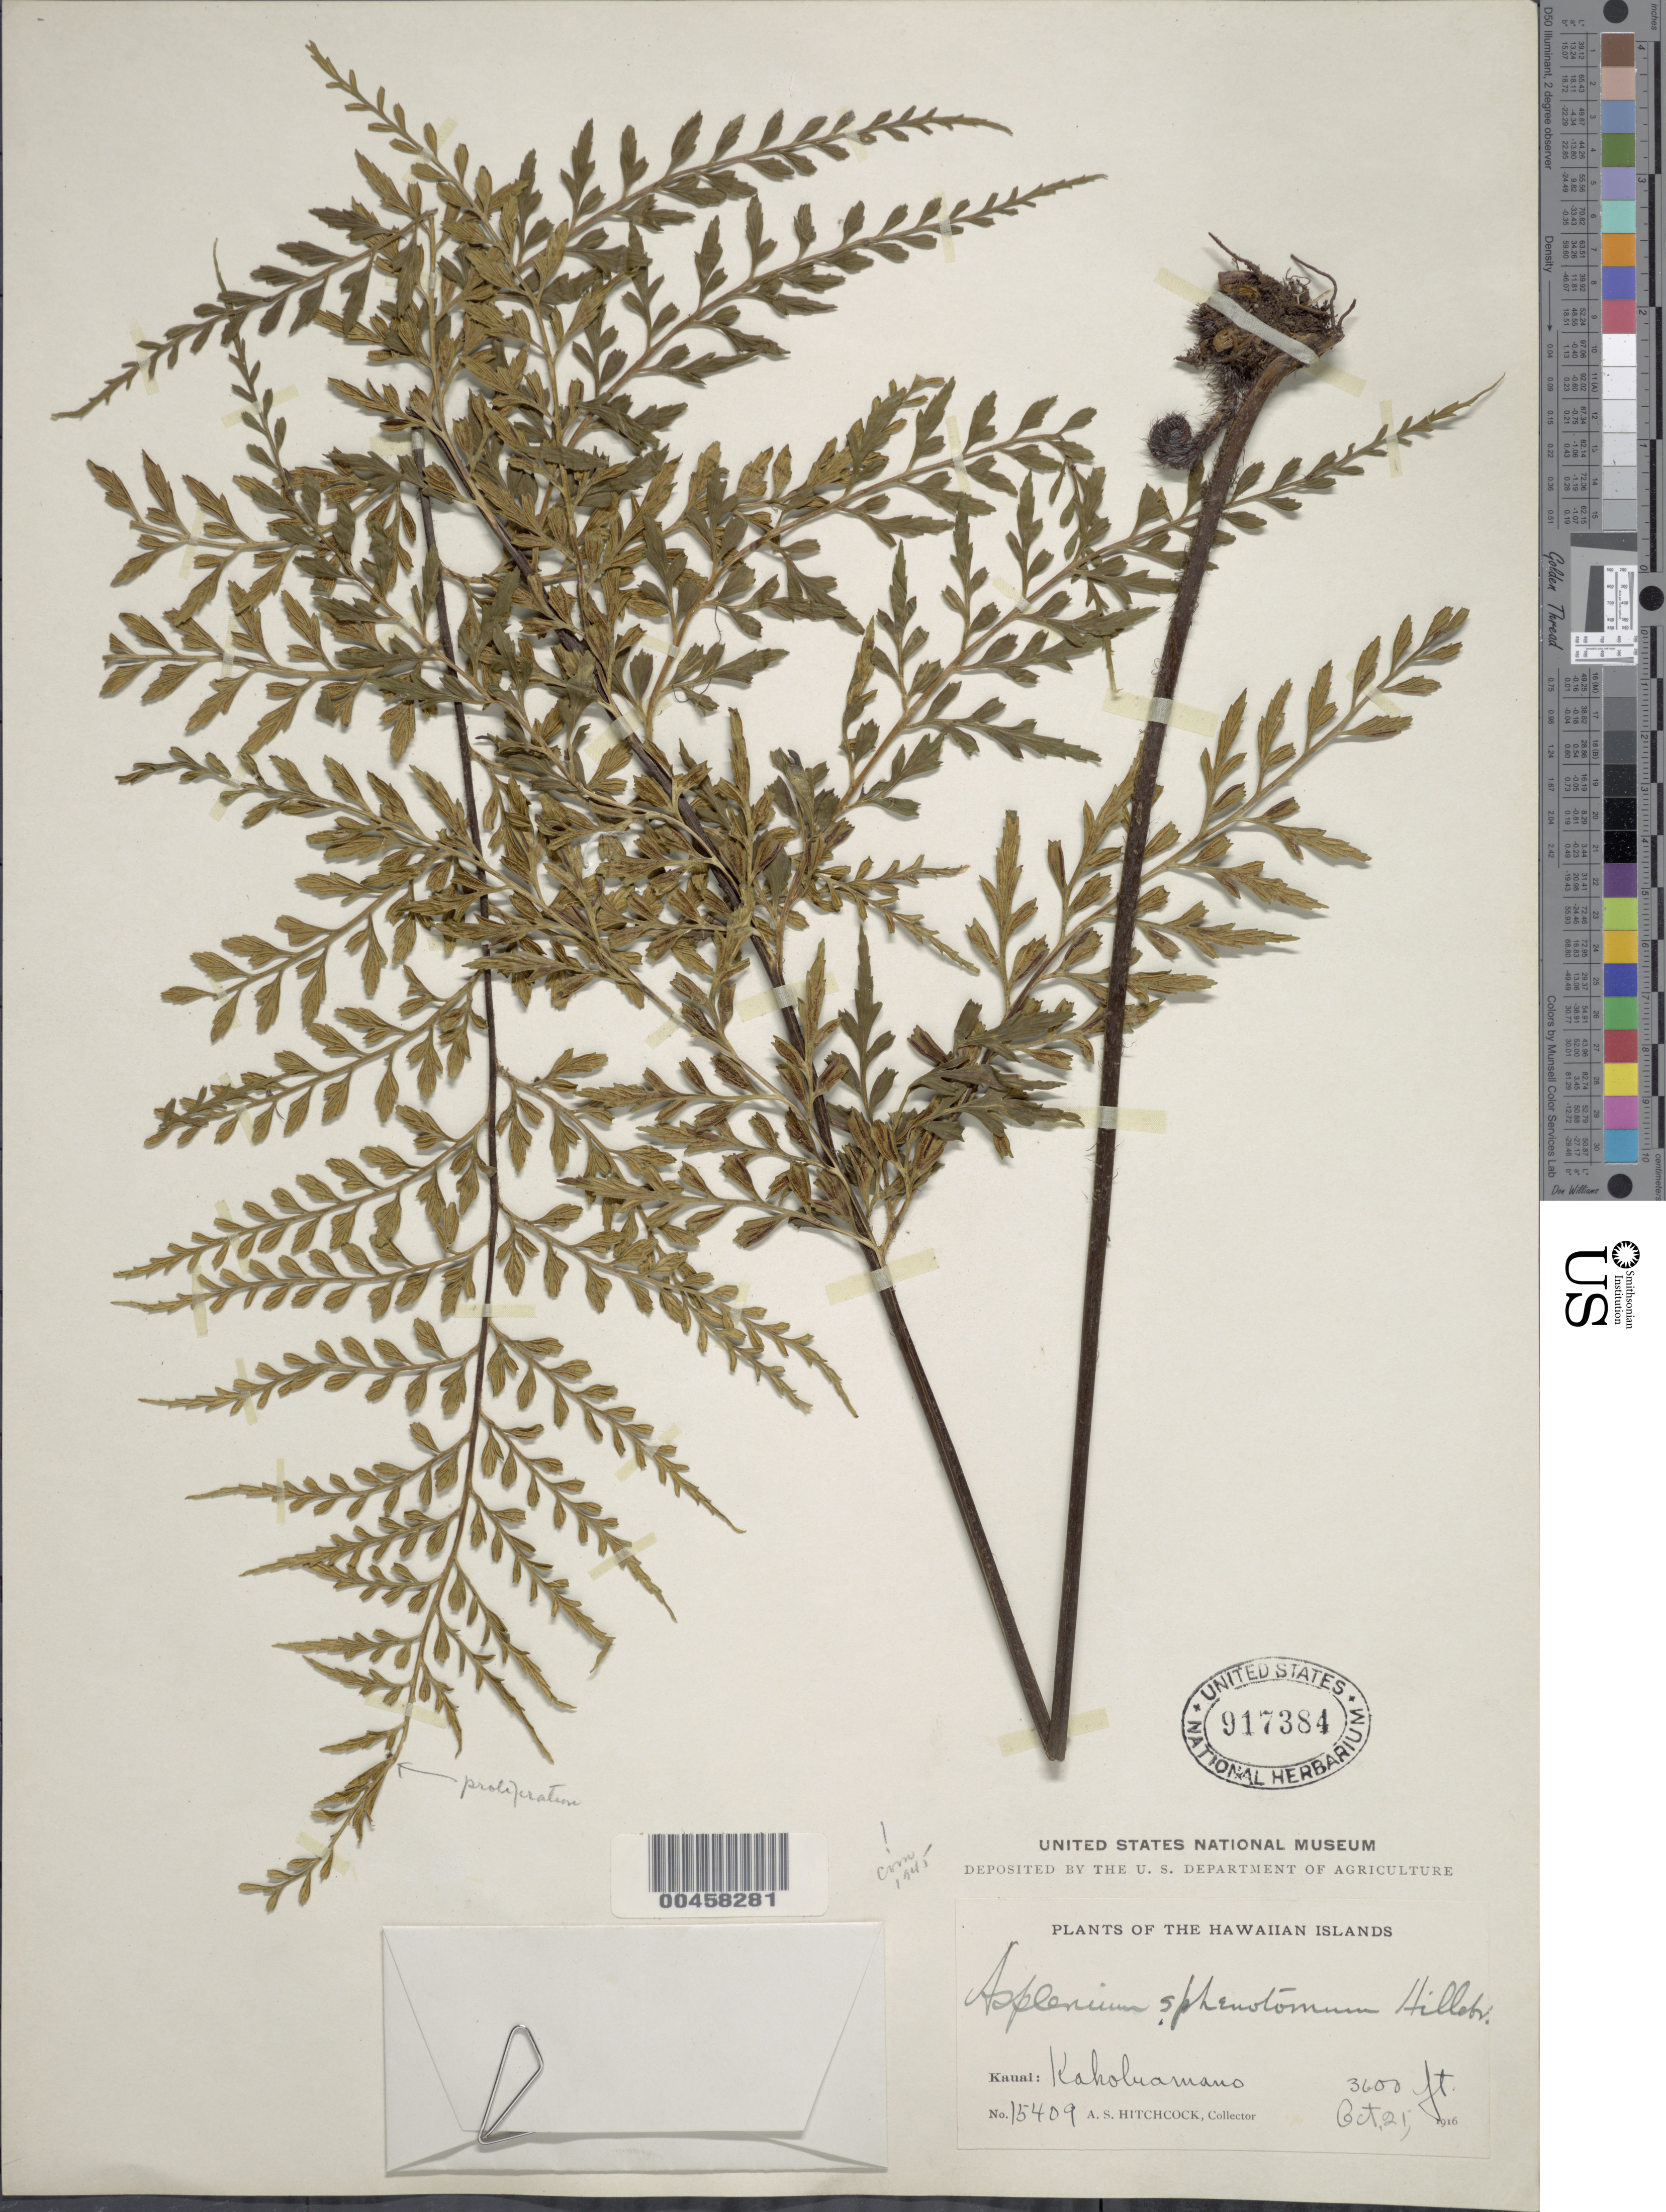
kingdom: Plantae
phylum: Tracheophyta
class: Polypodiopsida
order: Polypodiales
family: Aspleniaceae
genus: Asplenium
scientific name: Asplenium sphenotomum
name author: Hillebr.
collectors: A. S. Hitchcock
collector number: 15409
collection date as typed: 21 Oct 1916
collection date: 1916-10-21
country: United States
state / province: Hawaii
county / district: Kauai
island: Kaua'i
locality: Kaholuamano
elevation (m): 1097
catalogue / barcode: US 917384